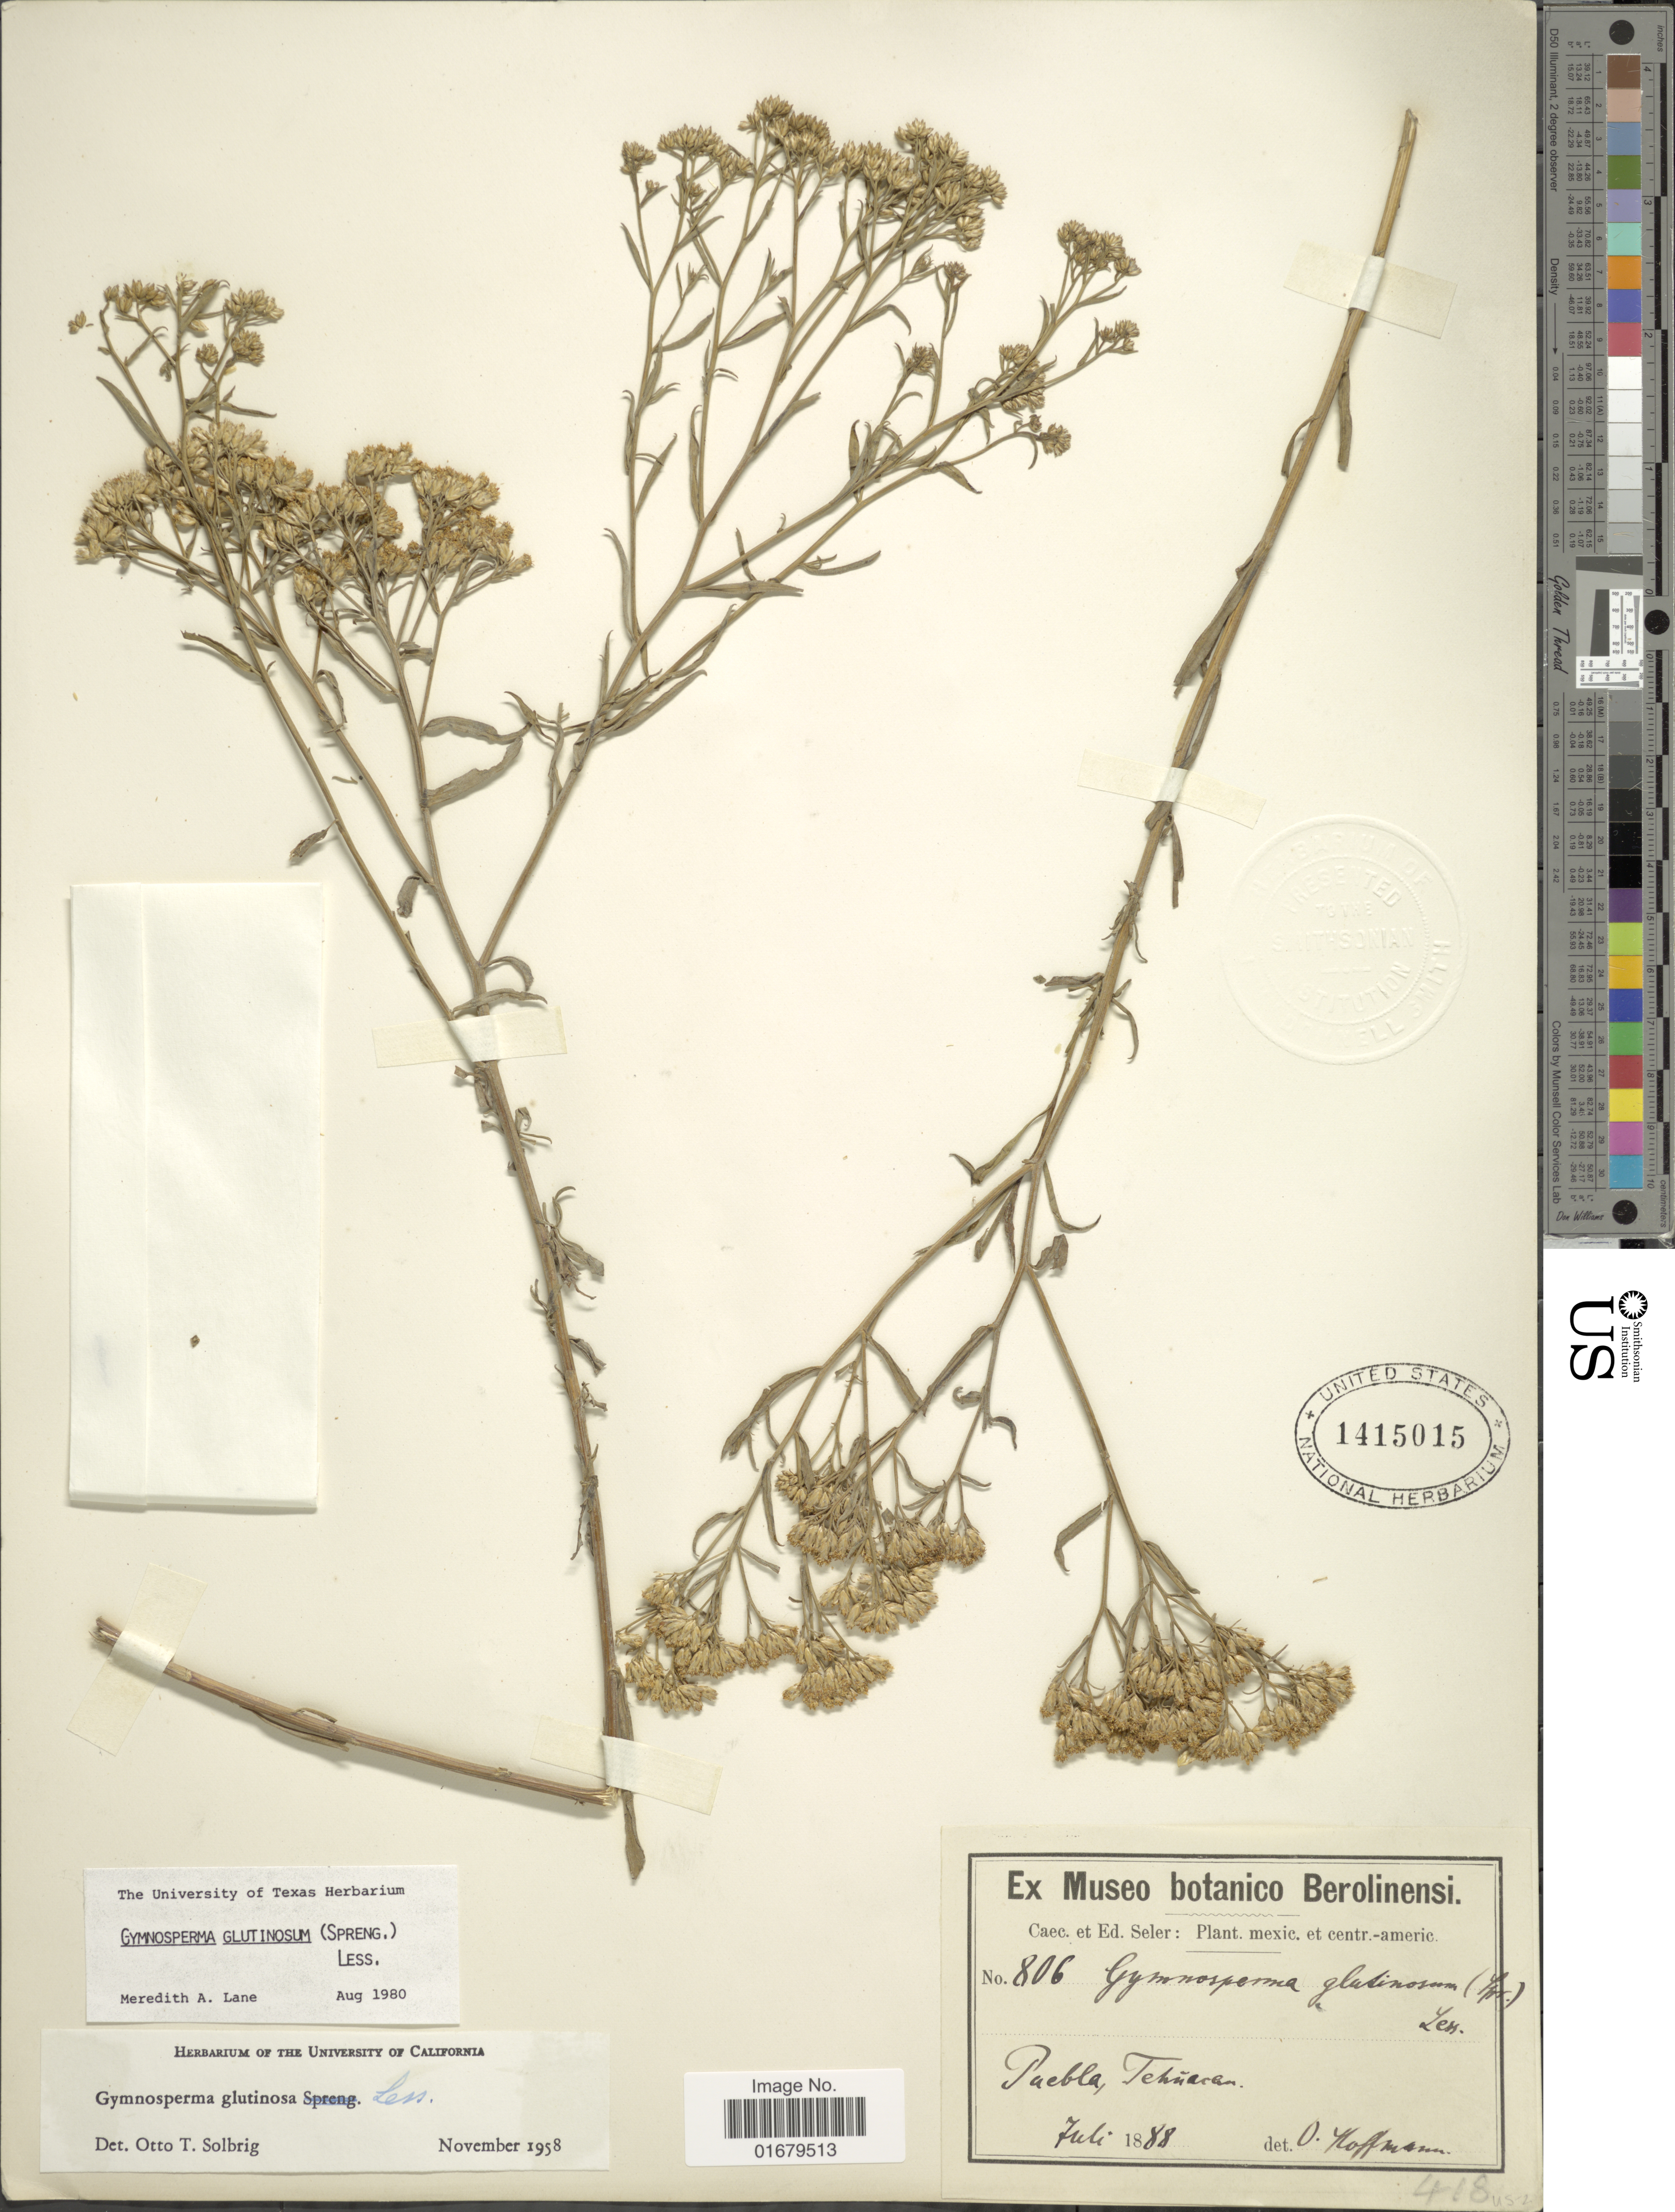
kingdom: Plantae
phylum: Tracheophyta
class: Magnoliopsida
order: Asterales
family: Asteraceae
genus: Gymnosperma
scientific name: Gymnosperma glutinosum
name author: (Spreng.) Less.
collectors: ex Caec. et Ed Seler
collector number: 806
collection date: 1888-07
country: Mexico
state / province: Puebla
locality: Tehuacan, mexic. et centr.-americ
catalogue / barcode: US 1415015